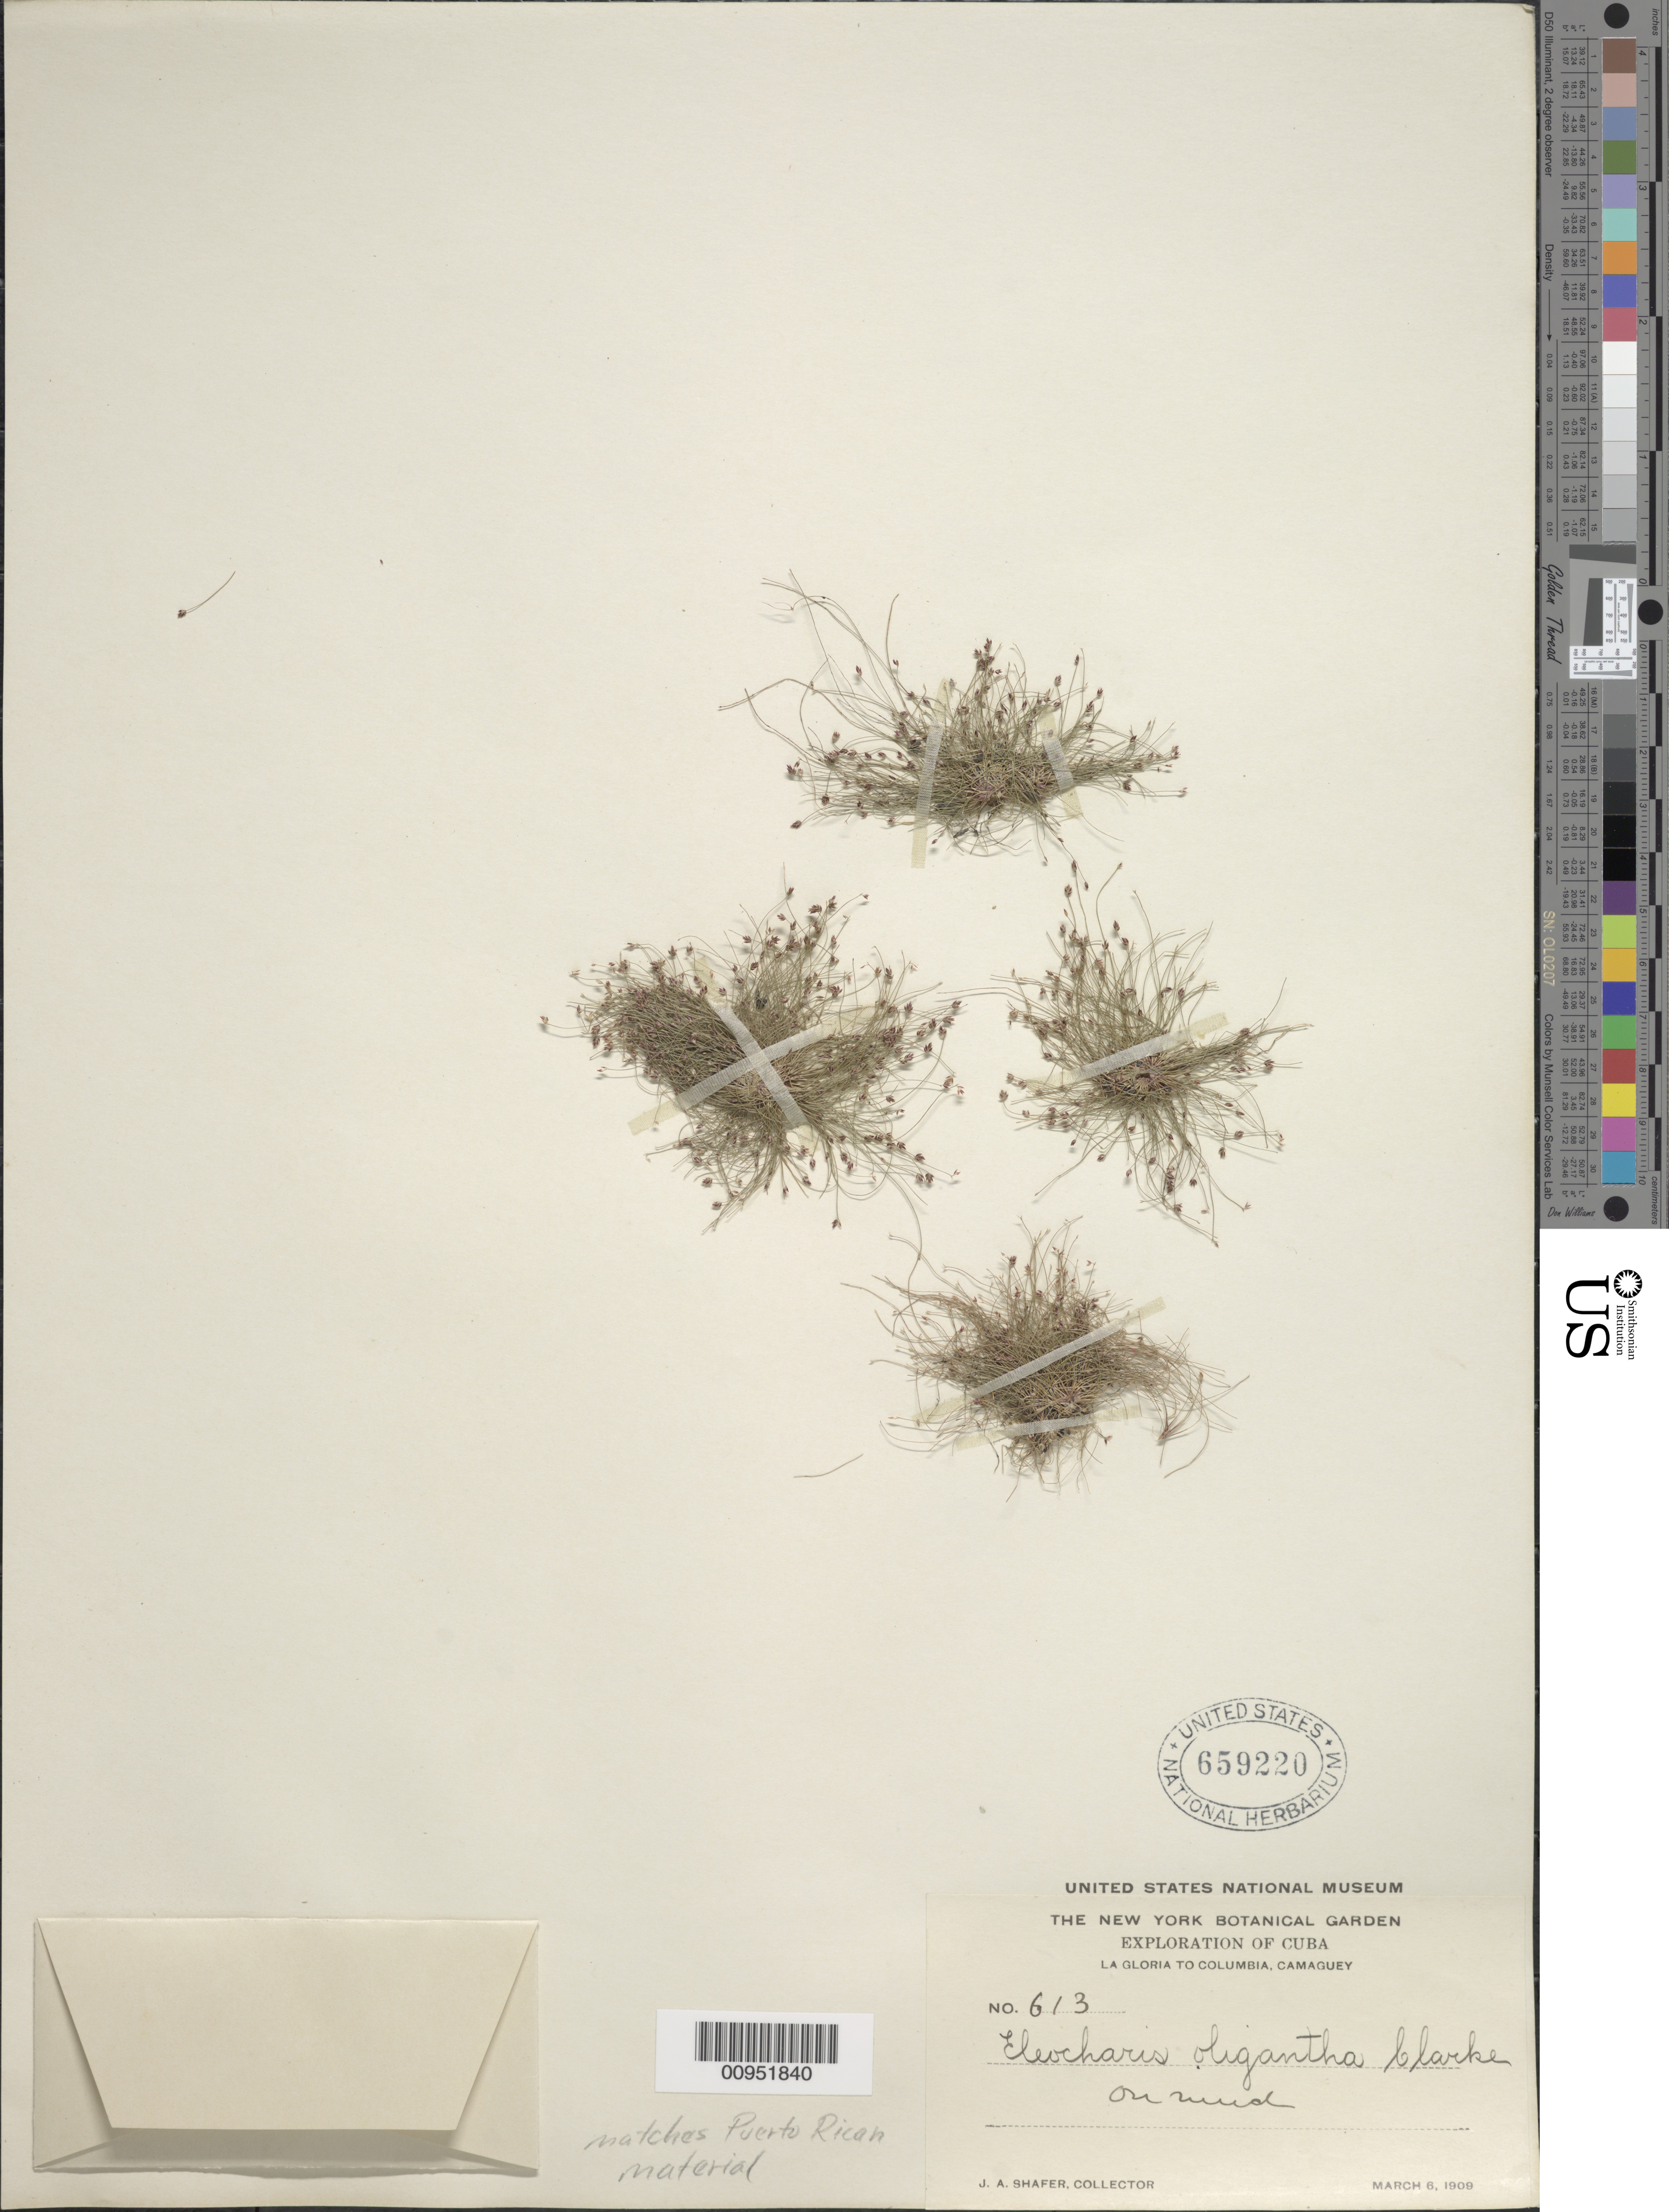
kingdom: Plantae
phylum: Tracheophyta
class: Liliopsida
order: Poales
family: Cyperaceae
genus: Eleocharis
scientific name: Eleocharis oligantha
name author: C.B. Clarke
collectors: J. A. Shafer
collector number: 613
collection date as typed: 06 Mar 1909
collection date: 1909-03-06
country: Cuba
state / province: Camagüey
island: Cuba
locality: La Gloria to Columbia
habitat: On mud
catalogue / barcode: US 659220